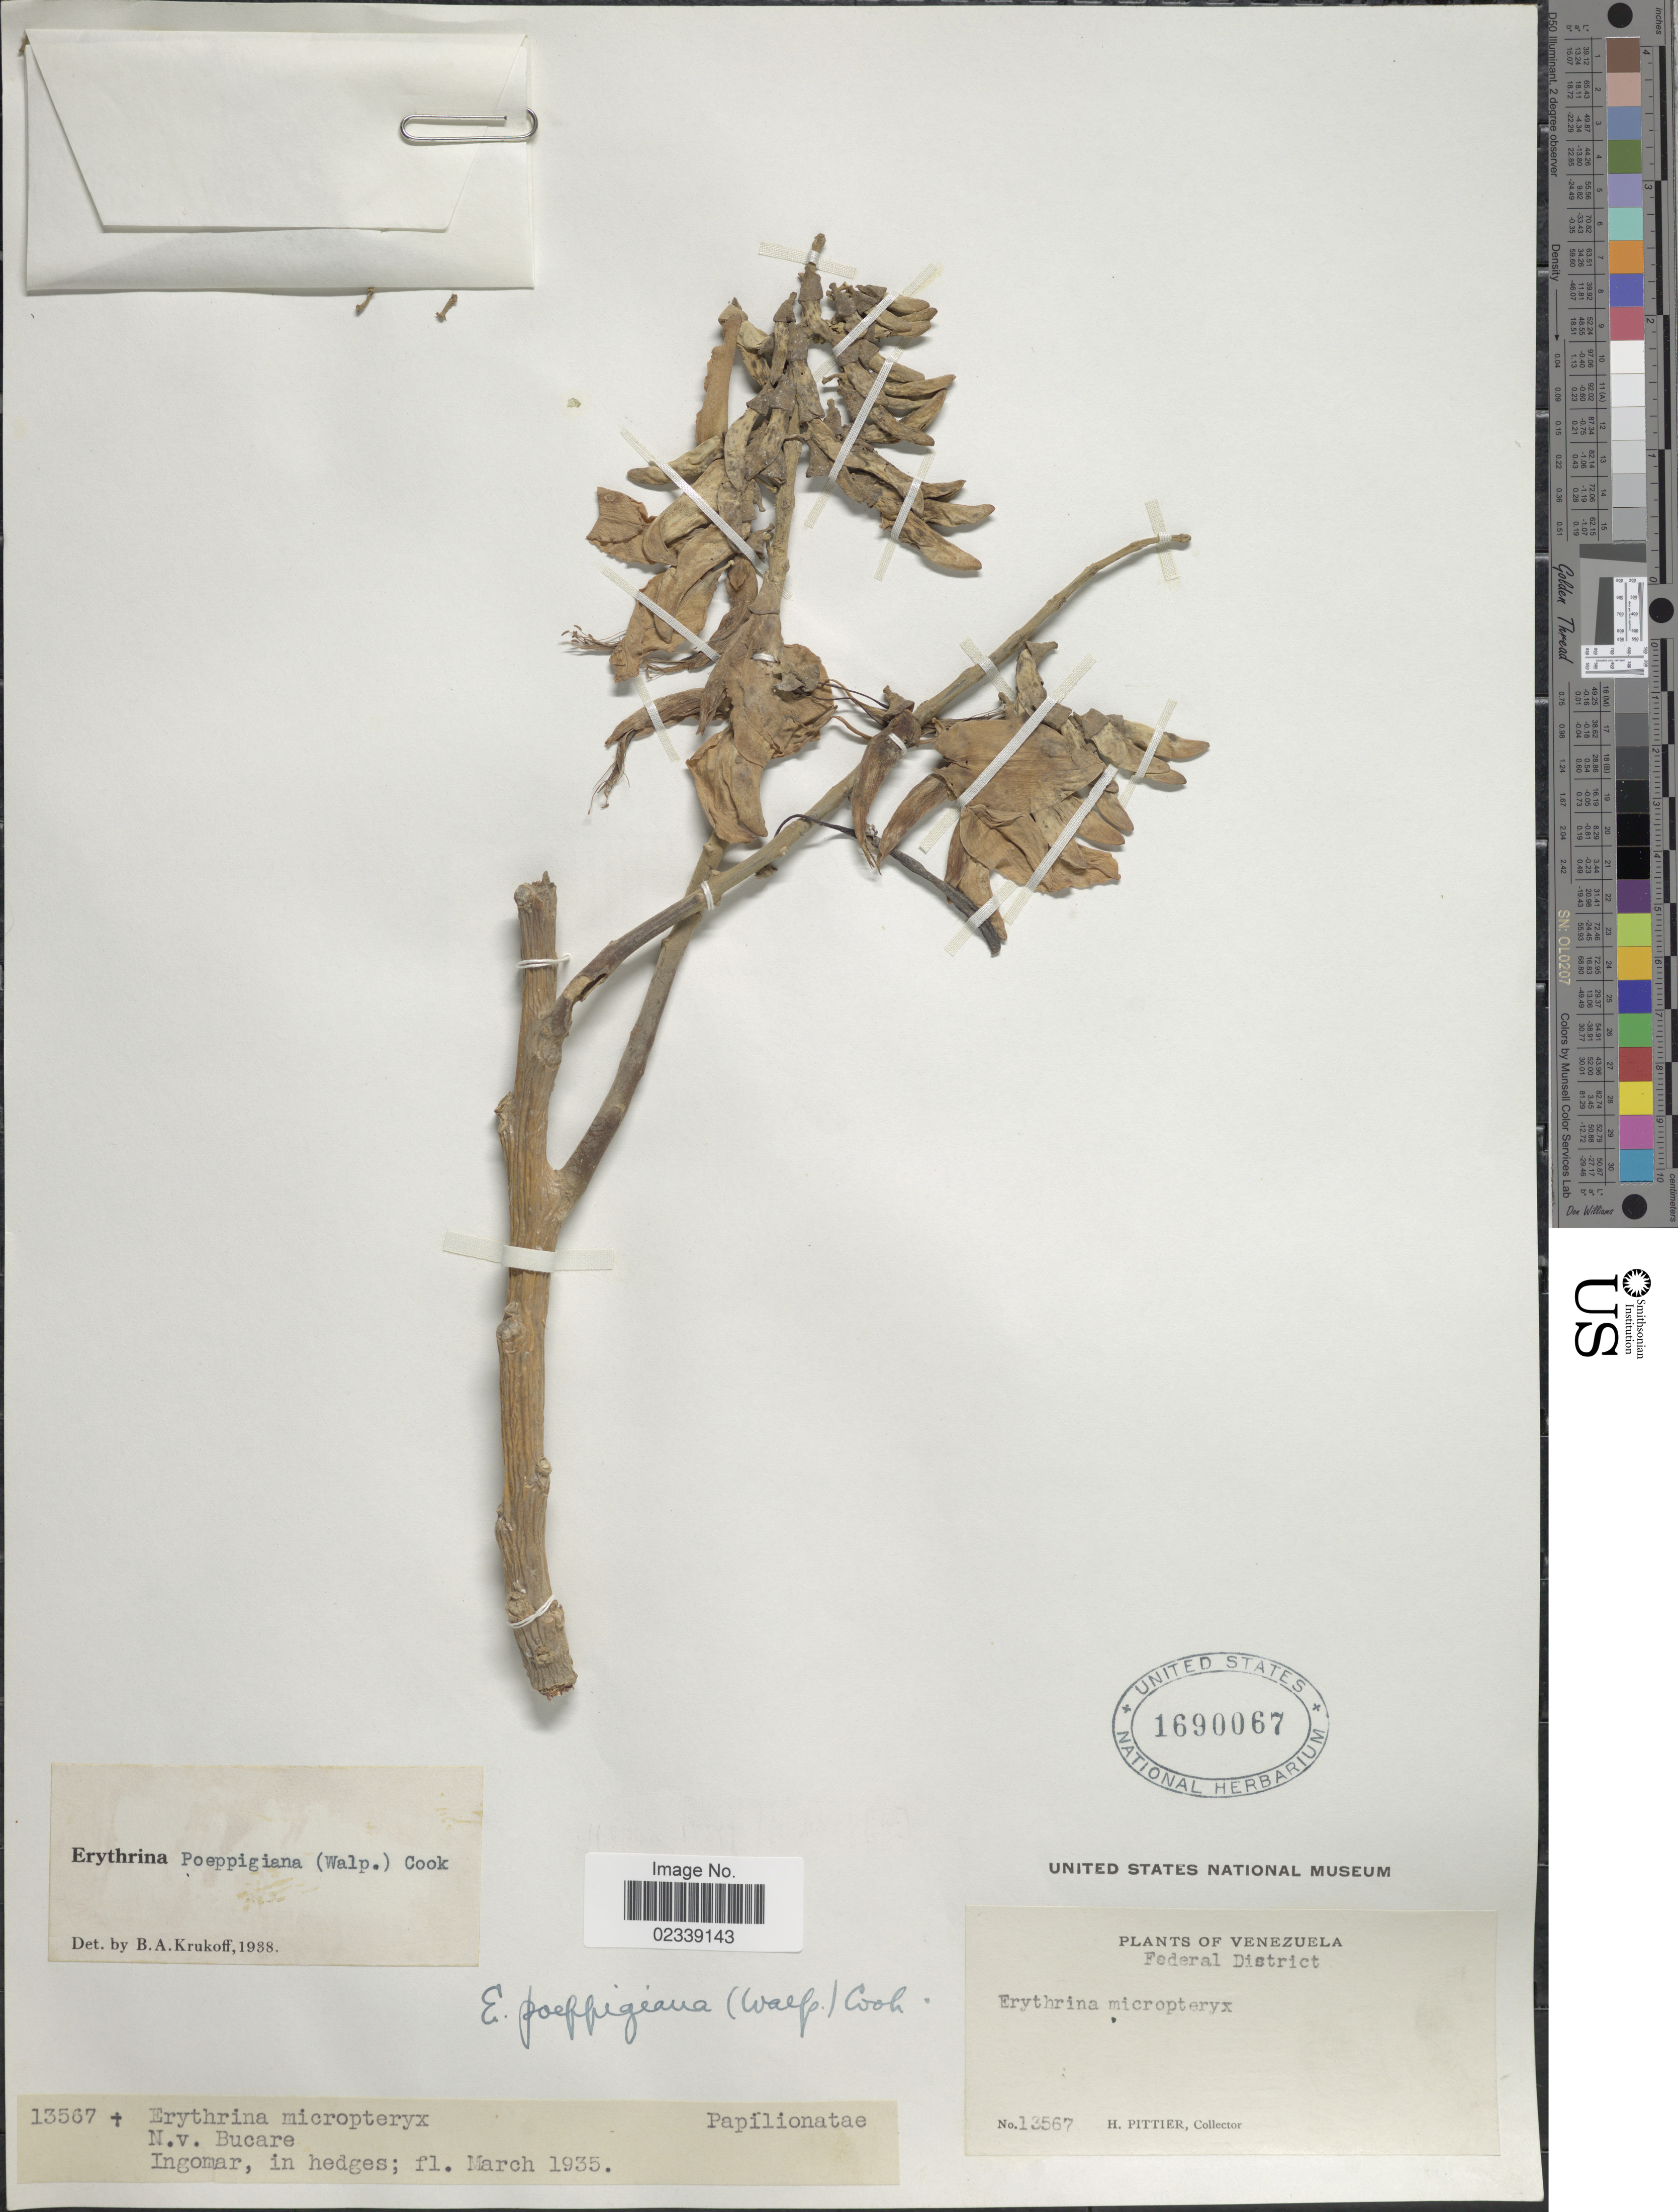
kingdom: Plantae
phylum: Tracheophyta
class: Magnoliopsida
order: Fabales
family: Fabaceae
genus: Erythrina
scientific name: Erythrina poeppigiana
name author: (Walp.) O.F. Cook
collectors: H. F. Pittier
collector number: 13567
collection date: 1935-03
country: Venezuela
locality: Federal District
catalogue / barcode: US 1690067